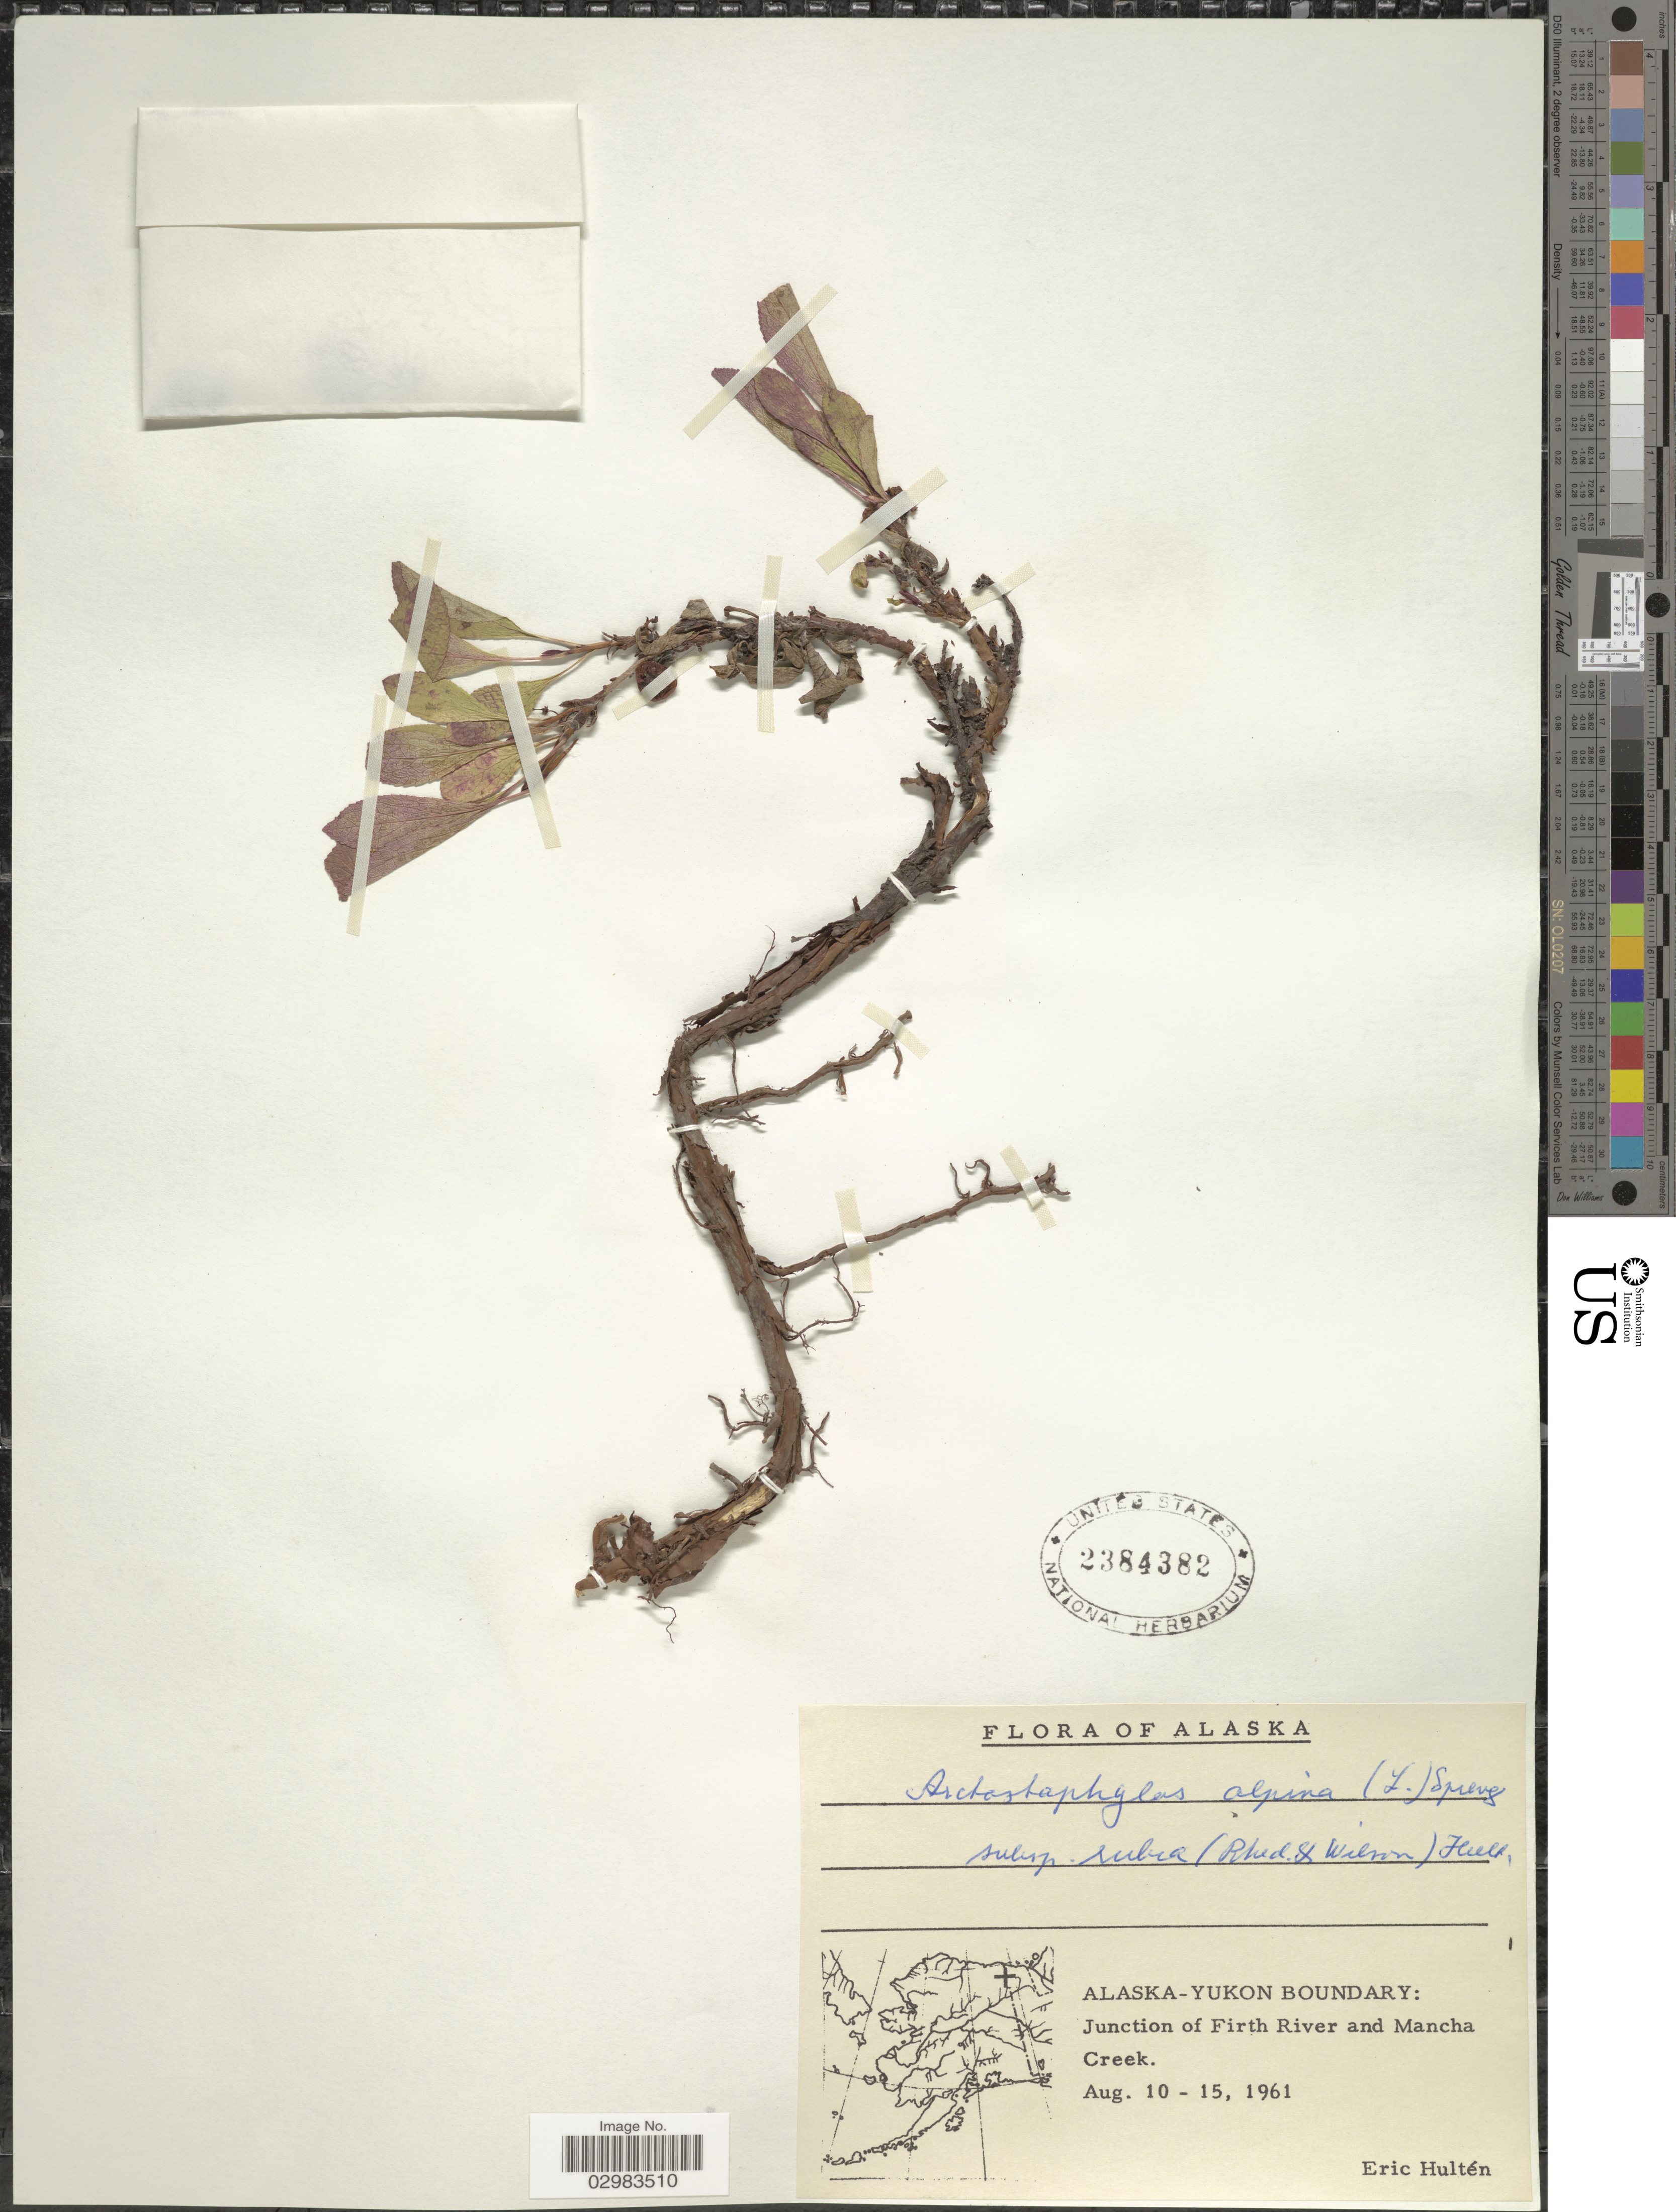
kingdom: Plantae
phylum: Tracheophyta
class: Magnoliopsida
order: Ericales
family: Ericaceae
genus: Arctostaphylos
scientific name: Arctostaphylos alpina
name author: (L.) Spreng.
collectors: E. G. Hultén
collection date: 1961-08-10/1961-08-15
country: United States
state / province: Alaska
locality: Alaska-Yukon Boundary: Junction of Firth River and Mancha Creek.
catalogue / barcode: US 2384382